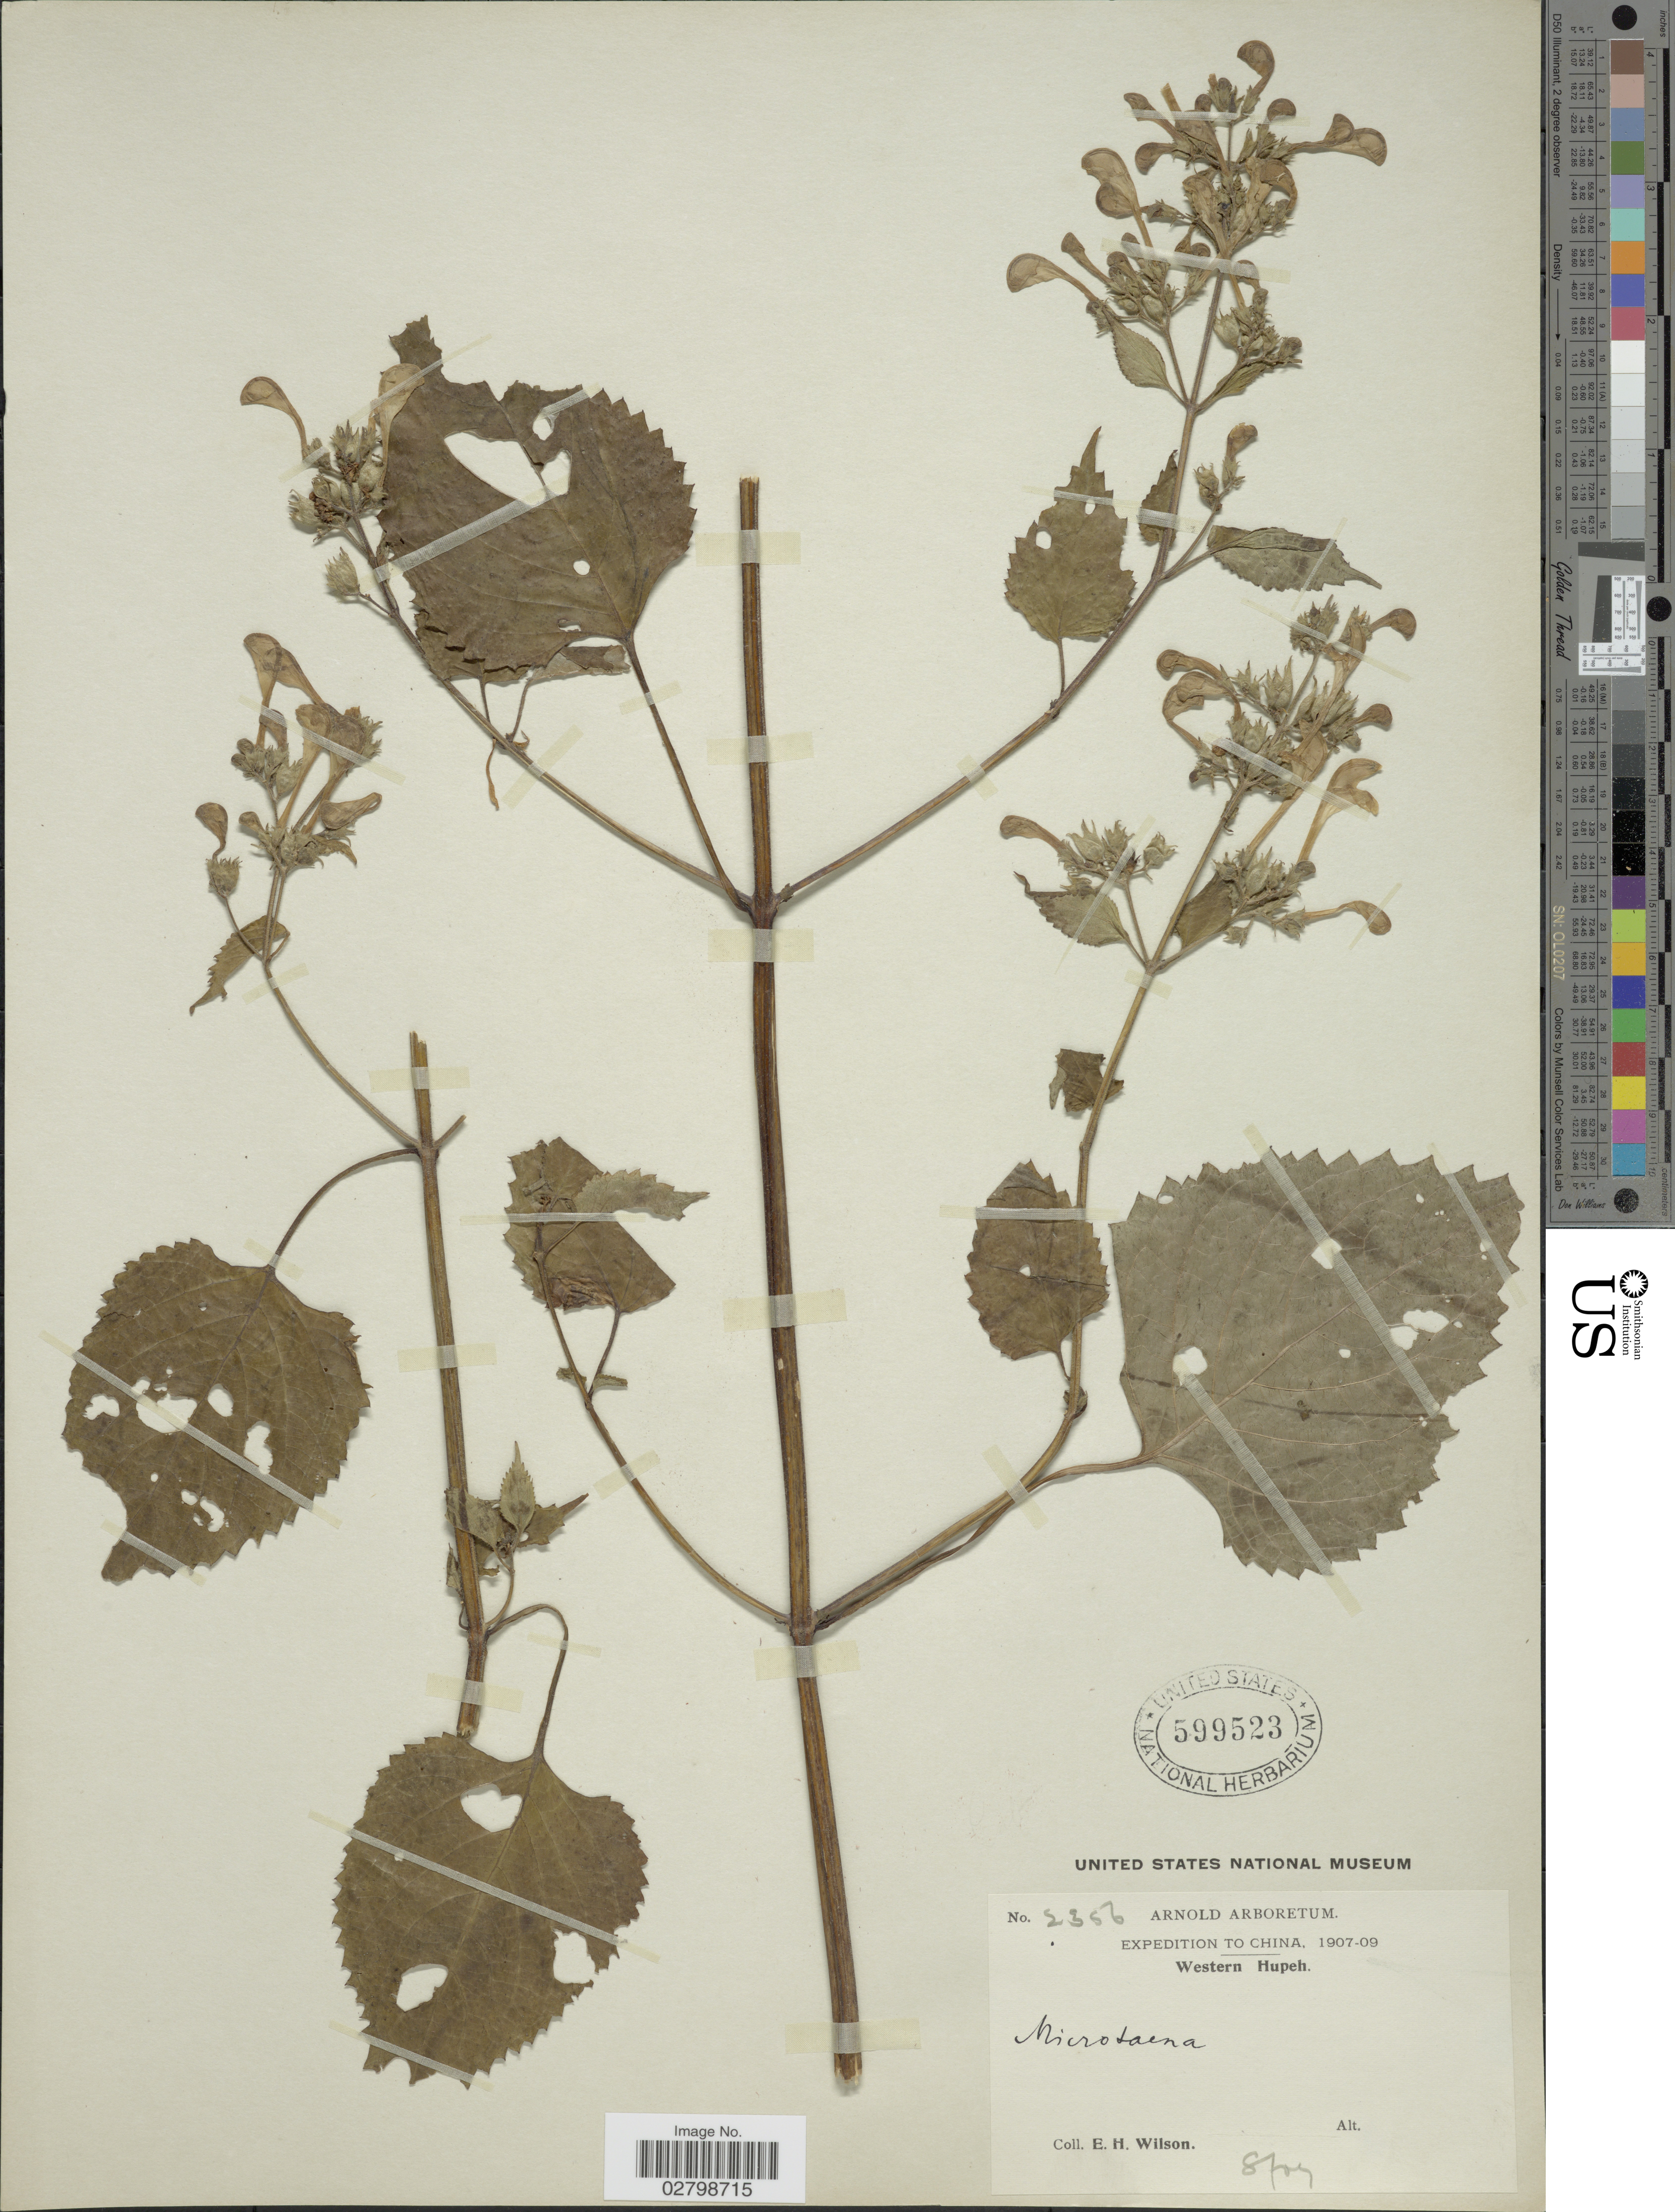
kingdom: Plantae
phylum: Tracheophyta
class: Magnoliopsida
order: Lamiales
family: Lamiaceae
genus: Microtoena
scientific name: Microtoena sp.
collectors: E. Wilson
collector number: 2356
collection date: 1909-08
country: China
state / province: Hubei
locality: Western Hupeh.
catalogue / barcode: US 599523